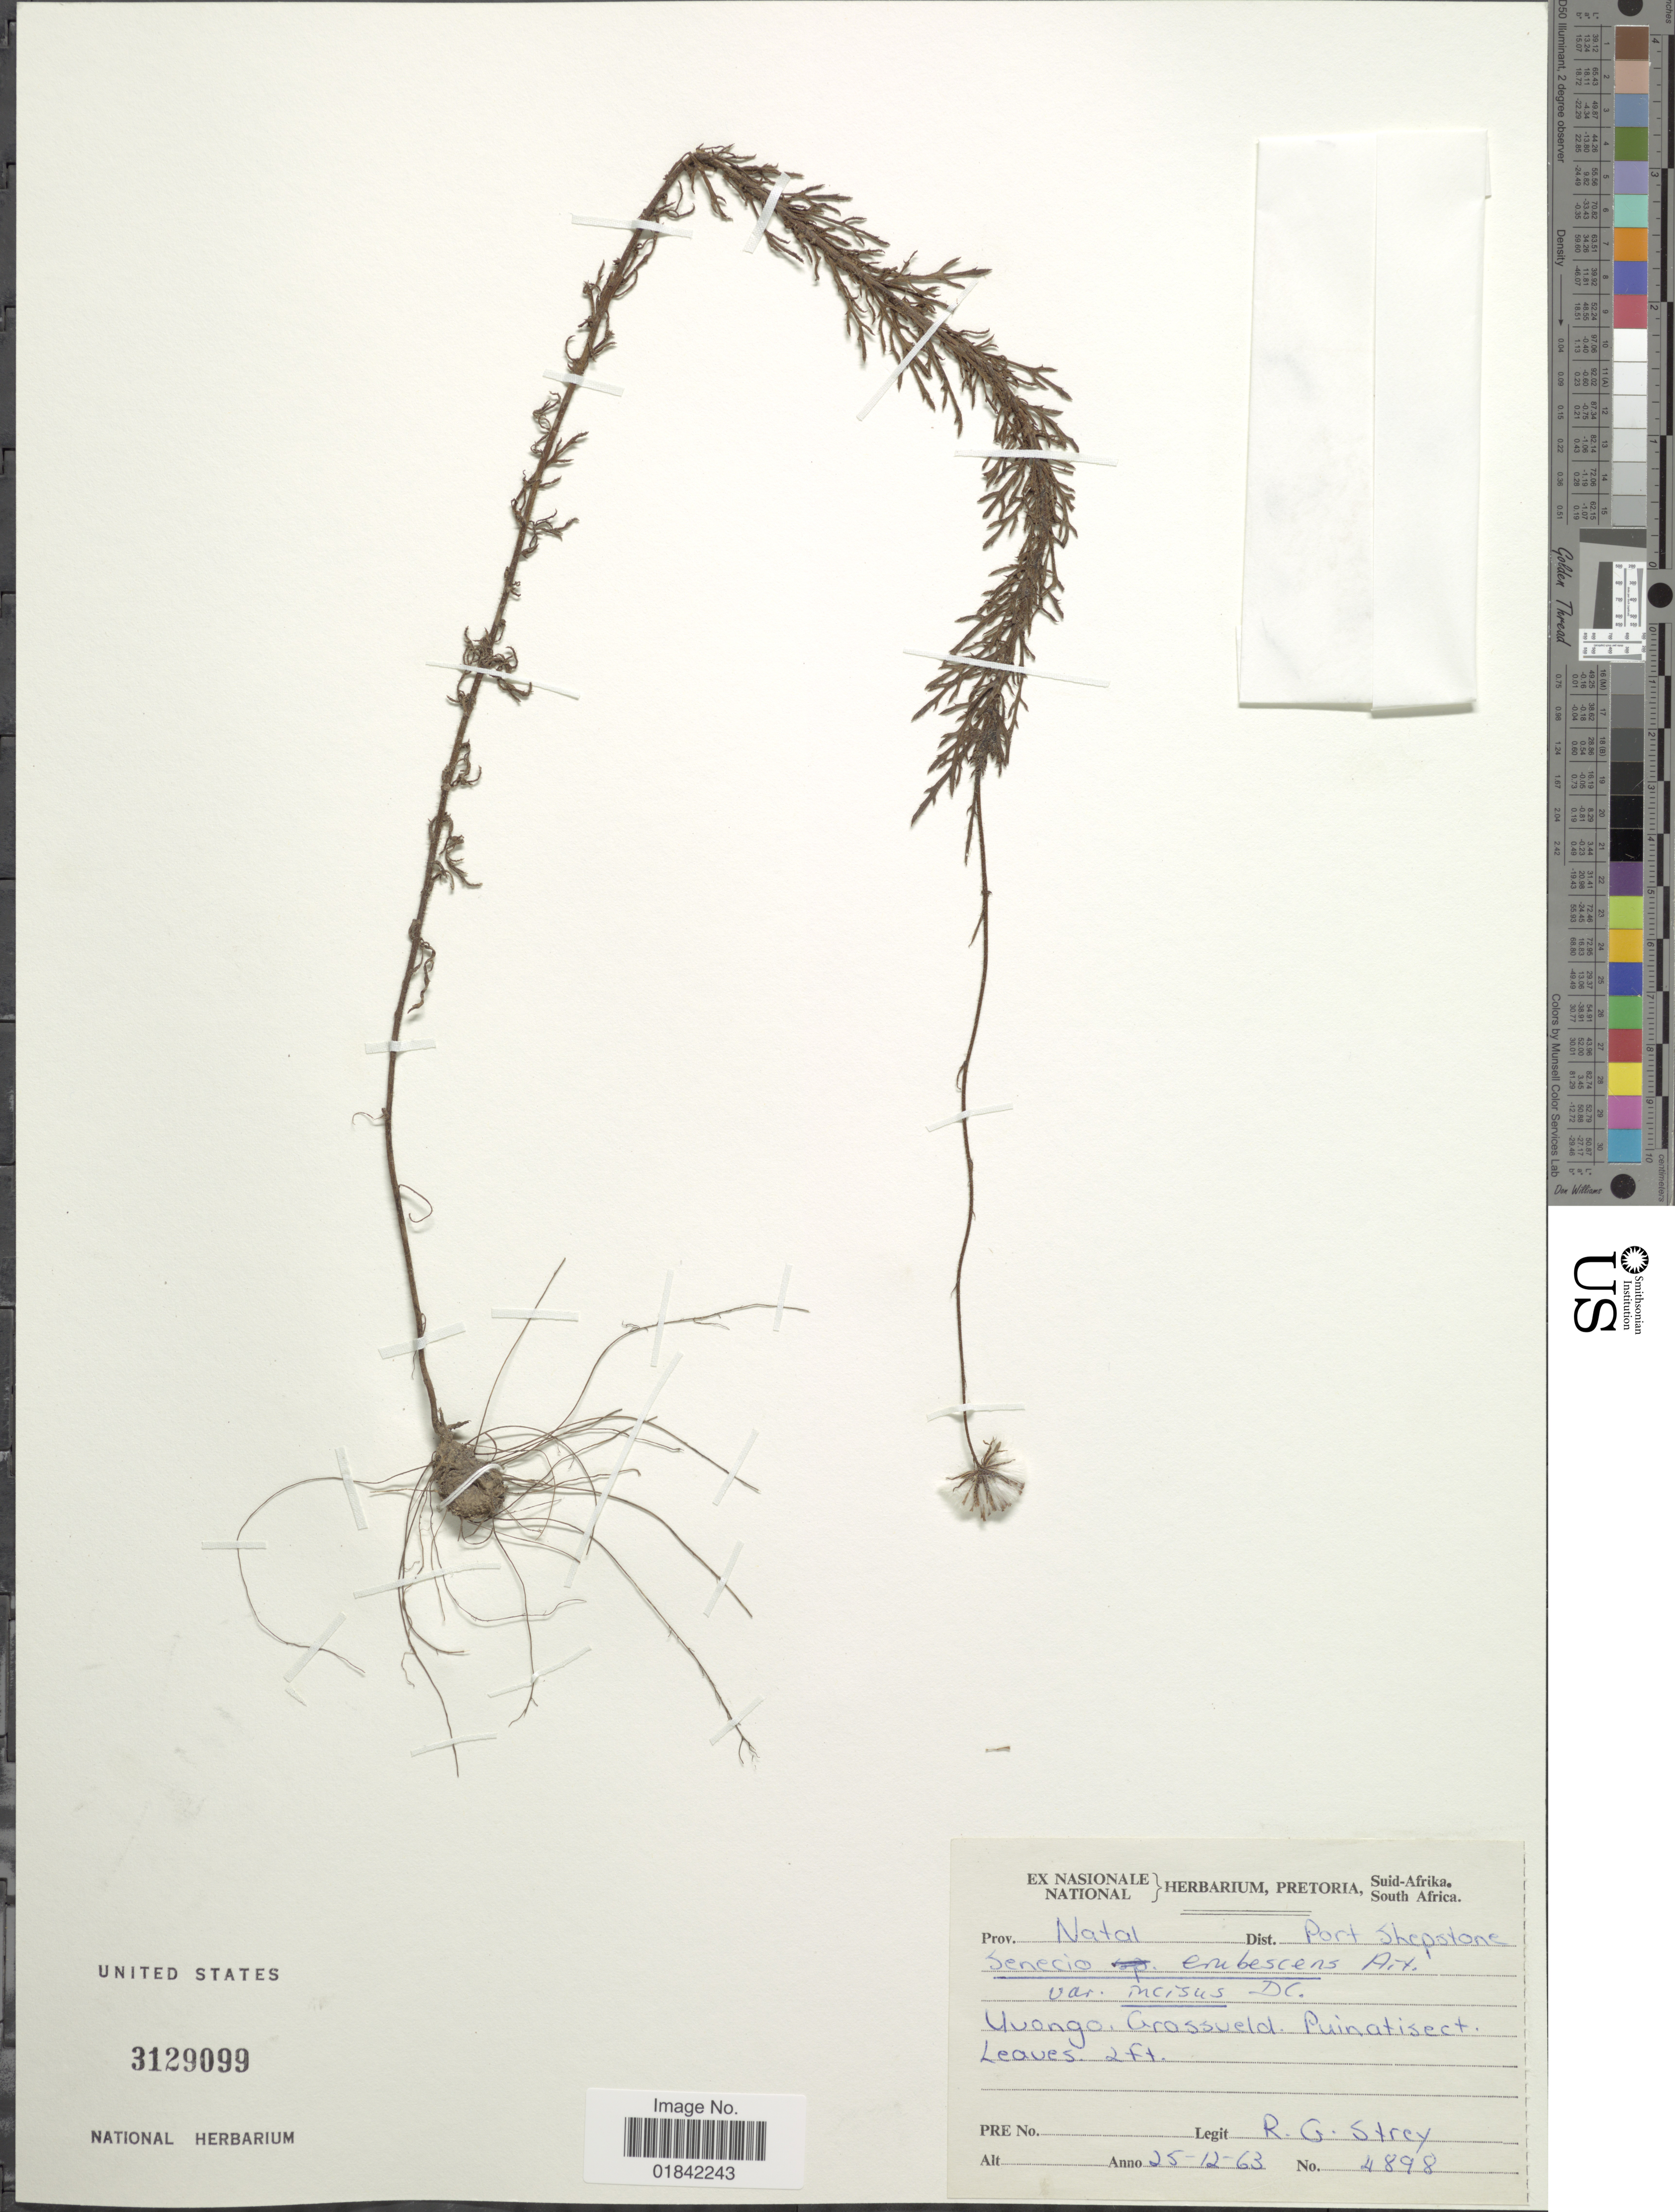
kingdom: Plantae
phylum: Tracheophyta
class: Magnoliopsida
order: Asterales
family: Asteraceae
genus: Senecio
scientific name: Senecio erubescens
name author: Aiton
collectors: R. G. Strey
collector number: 4898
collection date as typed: Transcribed d/m/y: 25/12/63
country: South Africa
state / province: KwaZulu-Natal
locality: Dist. Port Shepstone, Uuango, Grassveld, Puinatisect leaves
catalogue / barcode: US 3129099